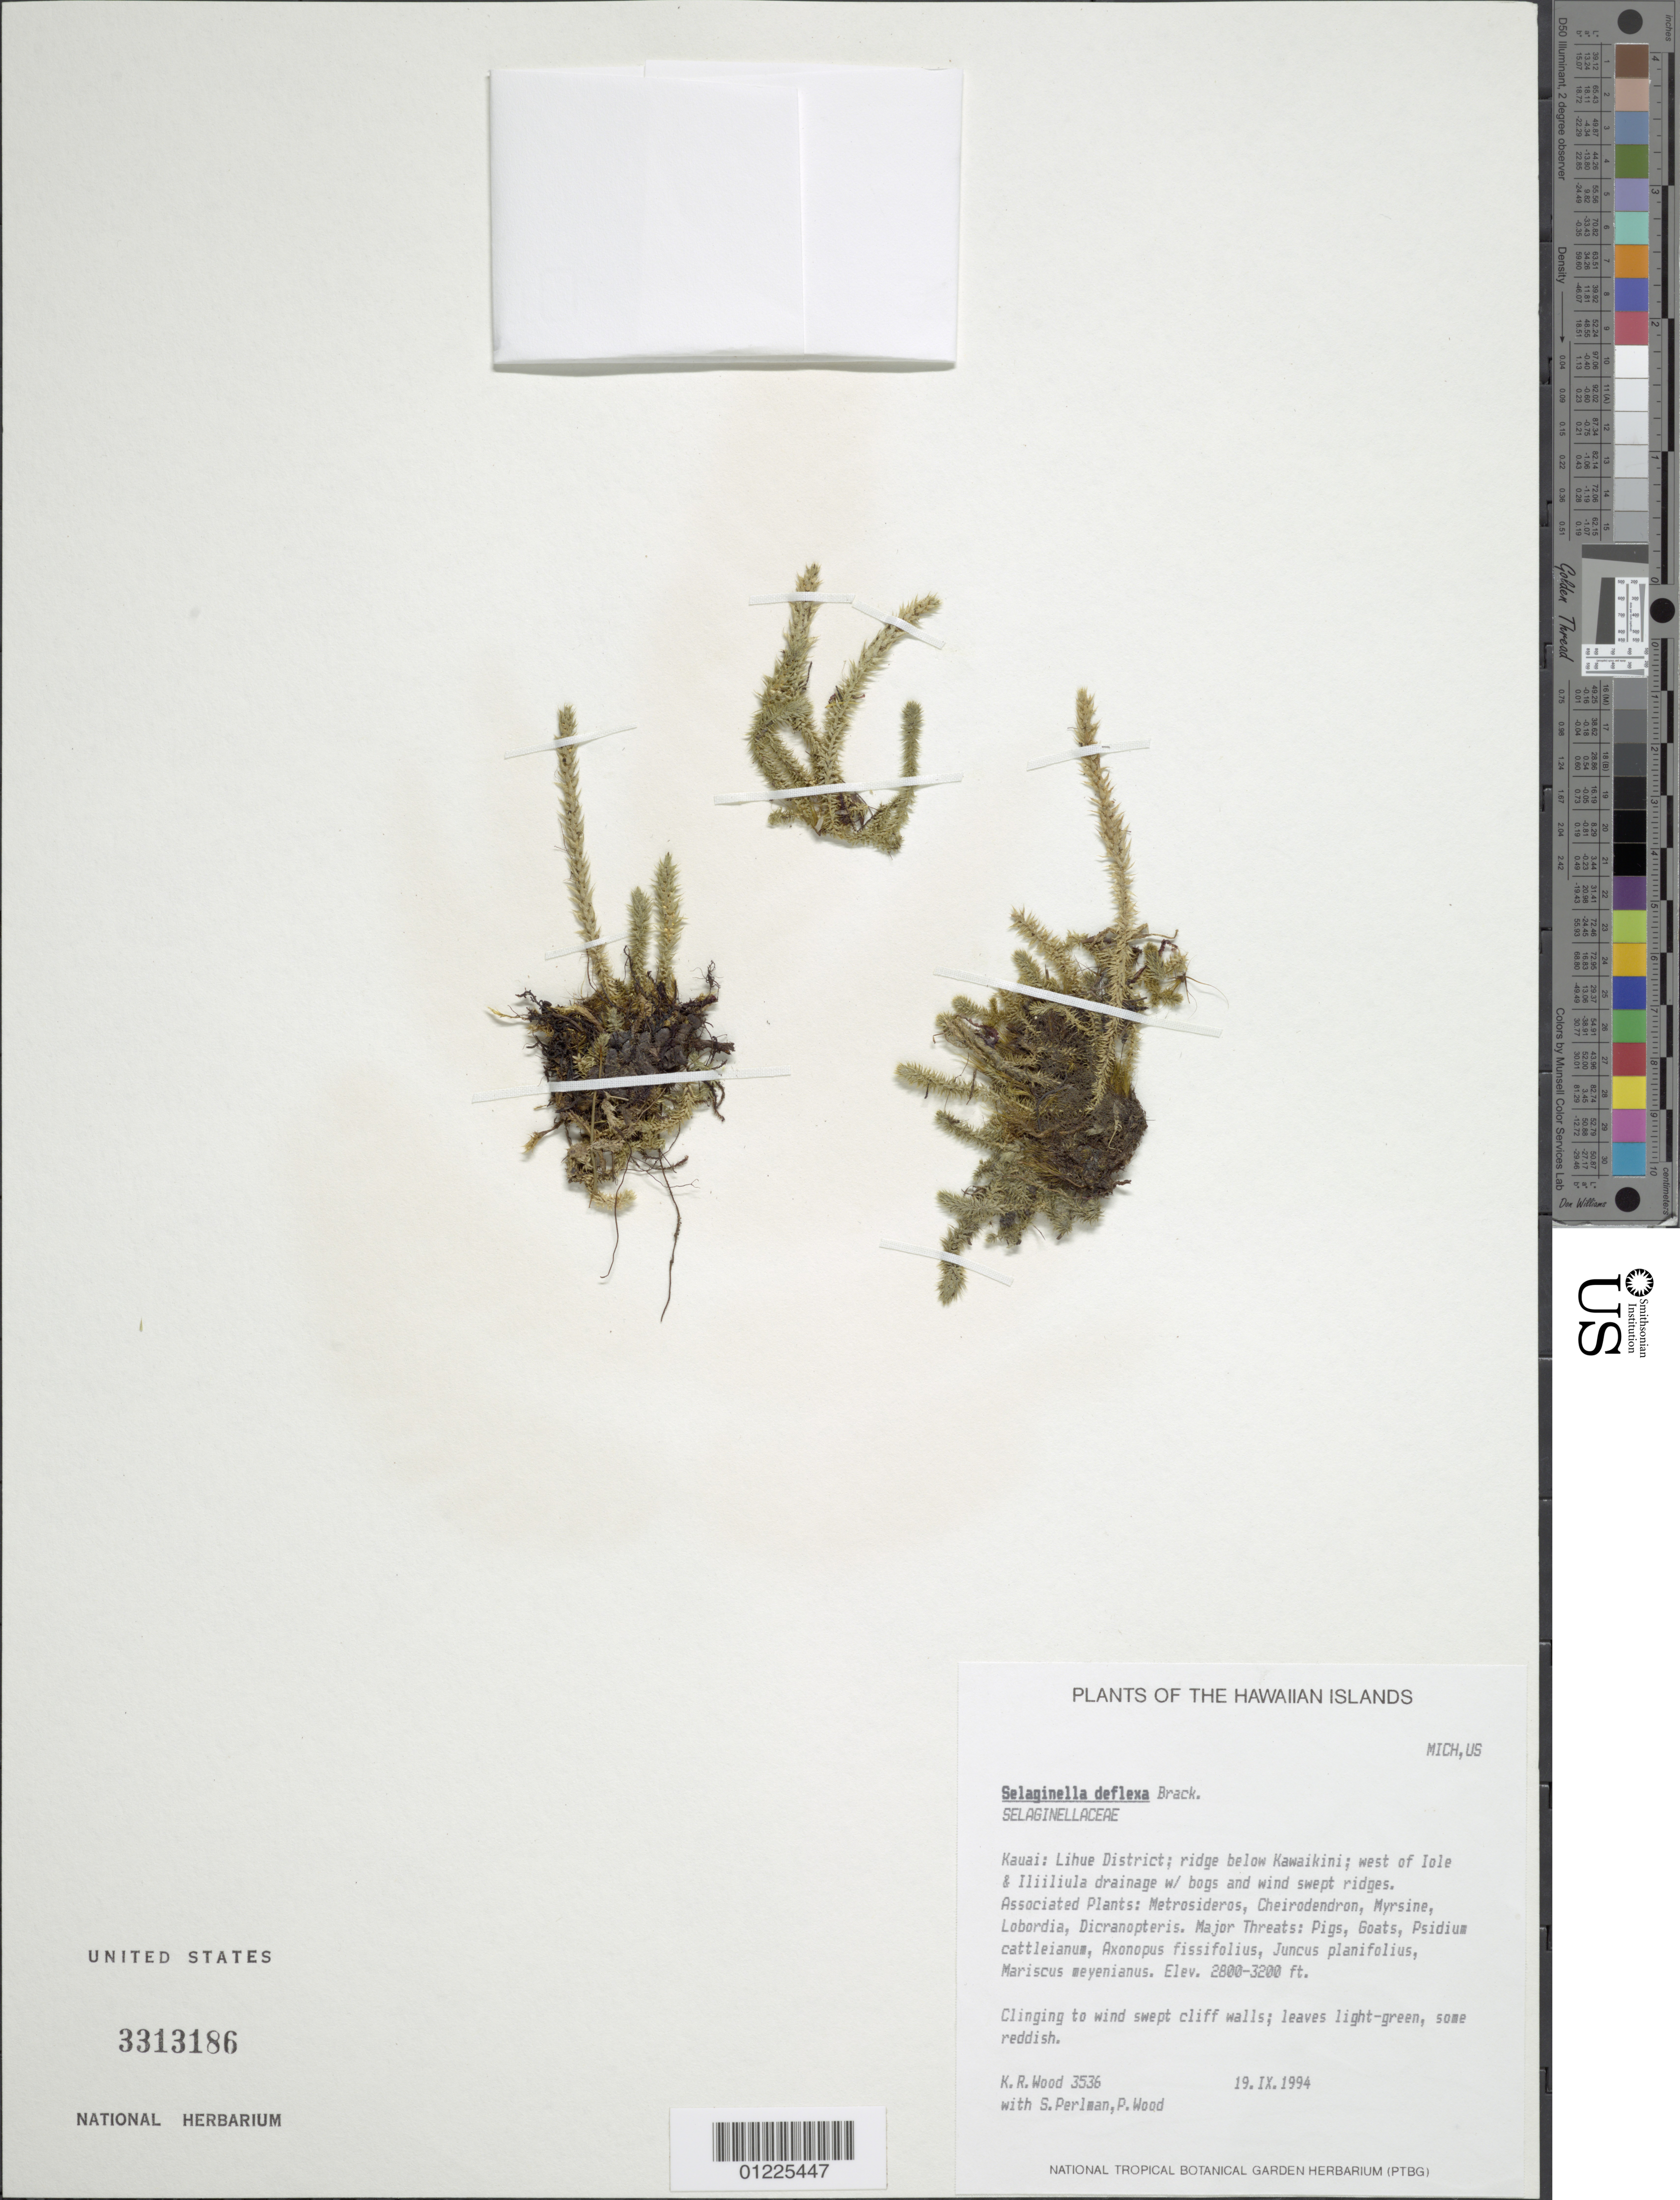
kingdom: Plantae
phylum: Tracheophyta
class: Lycopodiopsida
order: Selaginellales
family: Selaginellaceae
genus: Selaginella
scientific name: Selaginella deflexa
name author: Brack. in Wilkes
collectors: K. R. Wood, S. P. Perlman & P. Wood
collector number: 3536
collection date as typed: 19 Sep 1994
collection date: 1994-09-19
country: United States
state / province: Hawaii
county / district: Kauai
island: Kaua'i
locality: Lihue Dist, ridge below Kawaikini, W of Iole & Iliiliula drainage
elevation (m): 853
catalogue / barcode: US 3313186